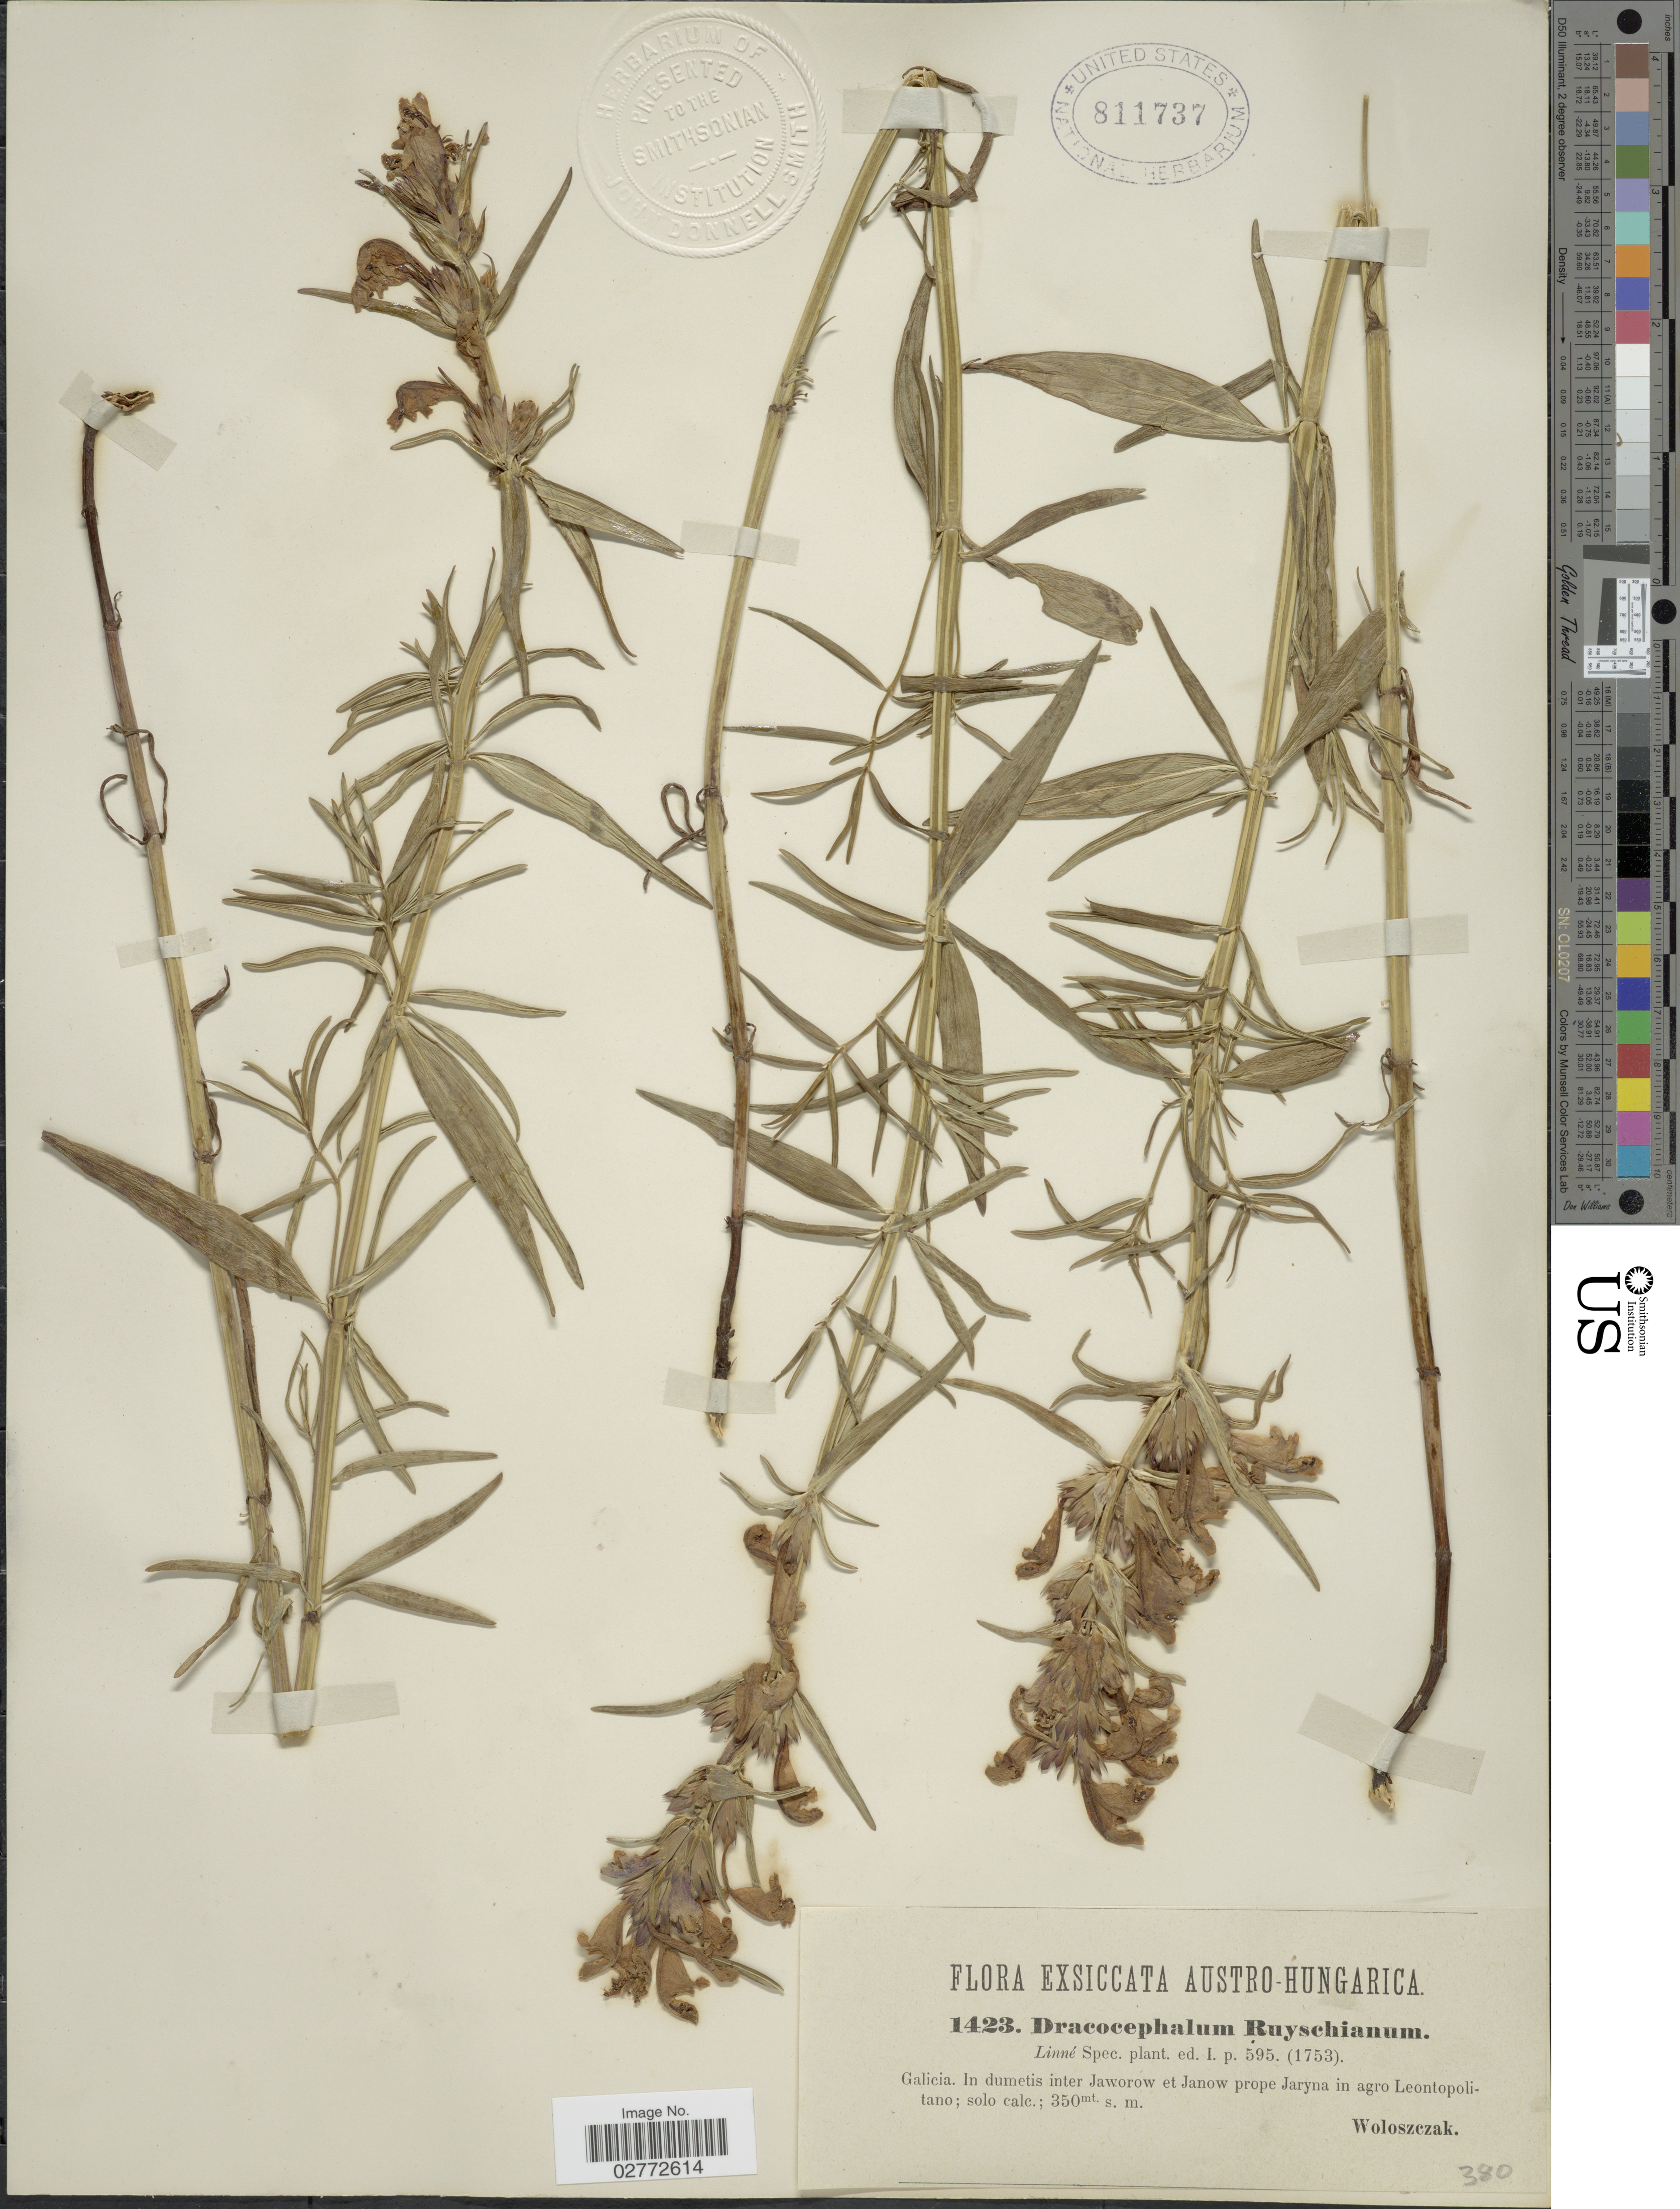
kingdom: Plantae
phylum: Tracheophyta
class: Magnoliopsida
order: Lamiales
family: Lamiaceae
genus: Dracocephalum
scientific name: Dracocephalum ruyschiana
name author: L.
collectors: Woloszczak, E.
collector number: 1423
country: Poland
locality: Austro-Hungarica. In dumetis inter Jaworow et Janow prope Jaryna in agro Leontopolitano.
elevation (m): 350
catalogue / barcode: US 811737